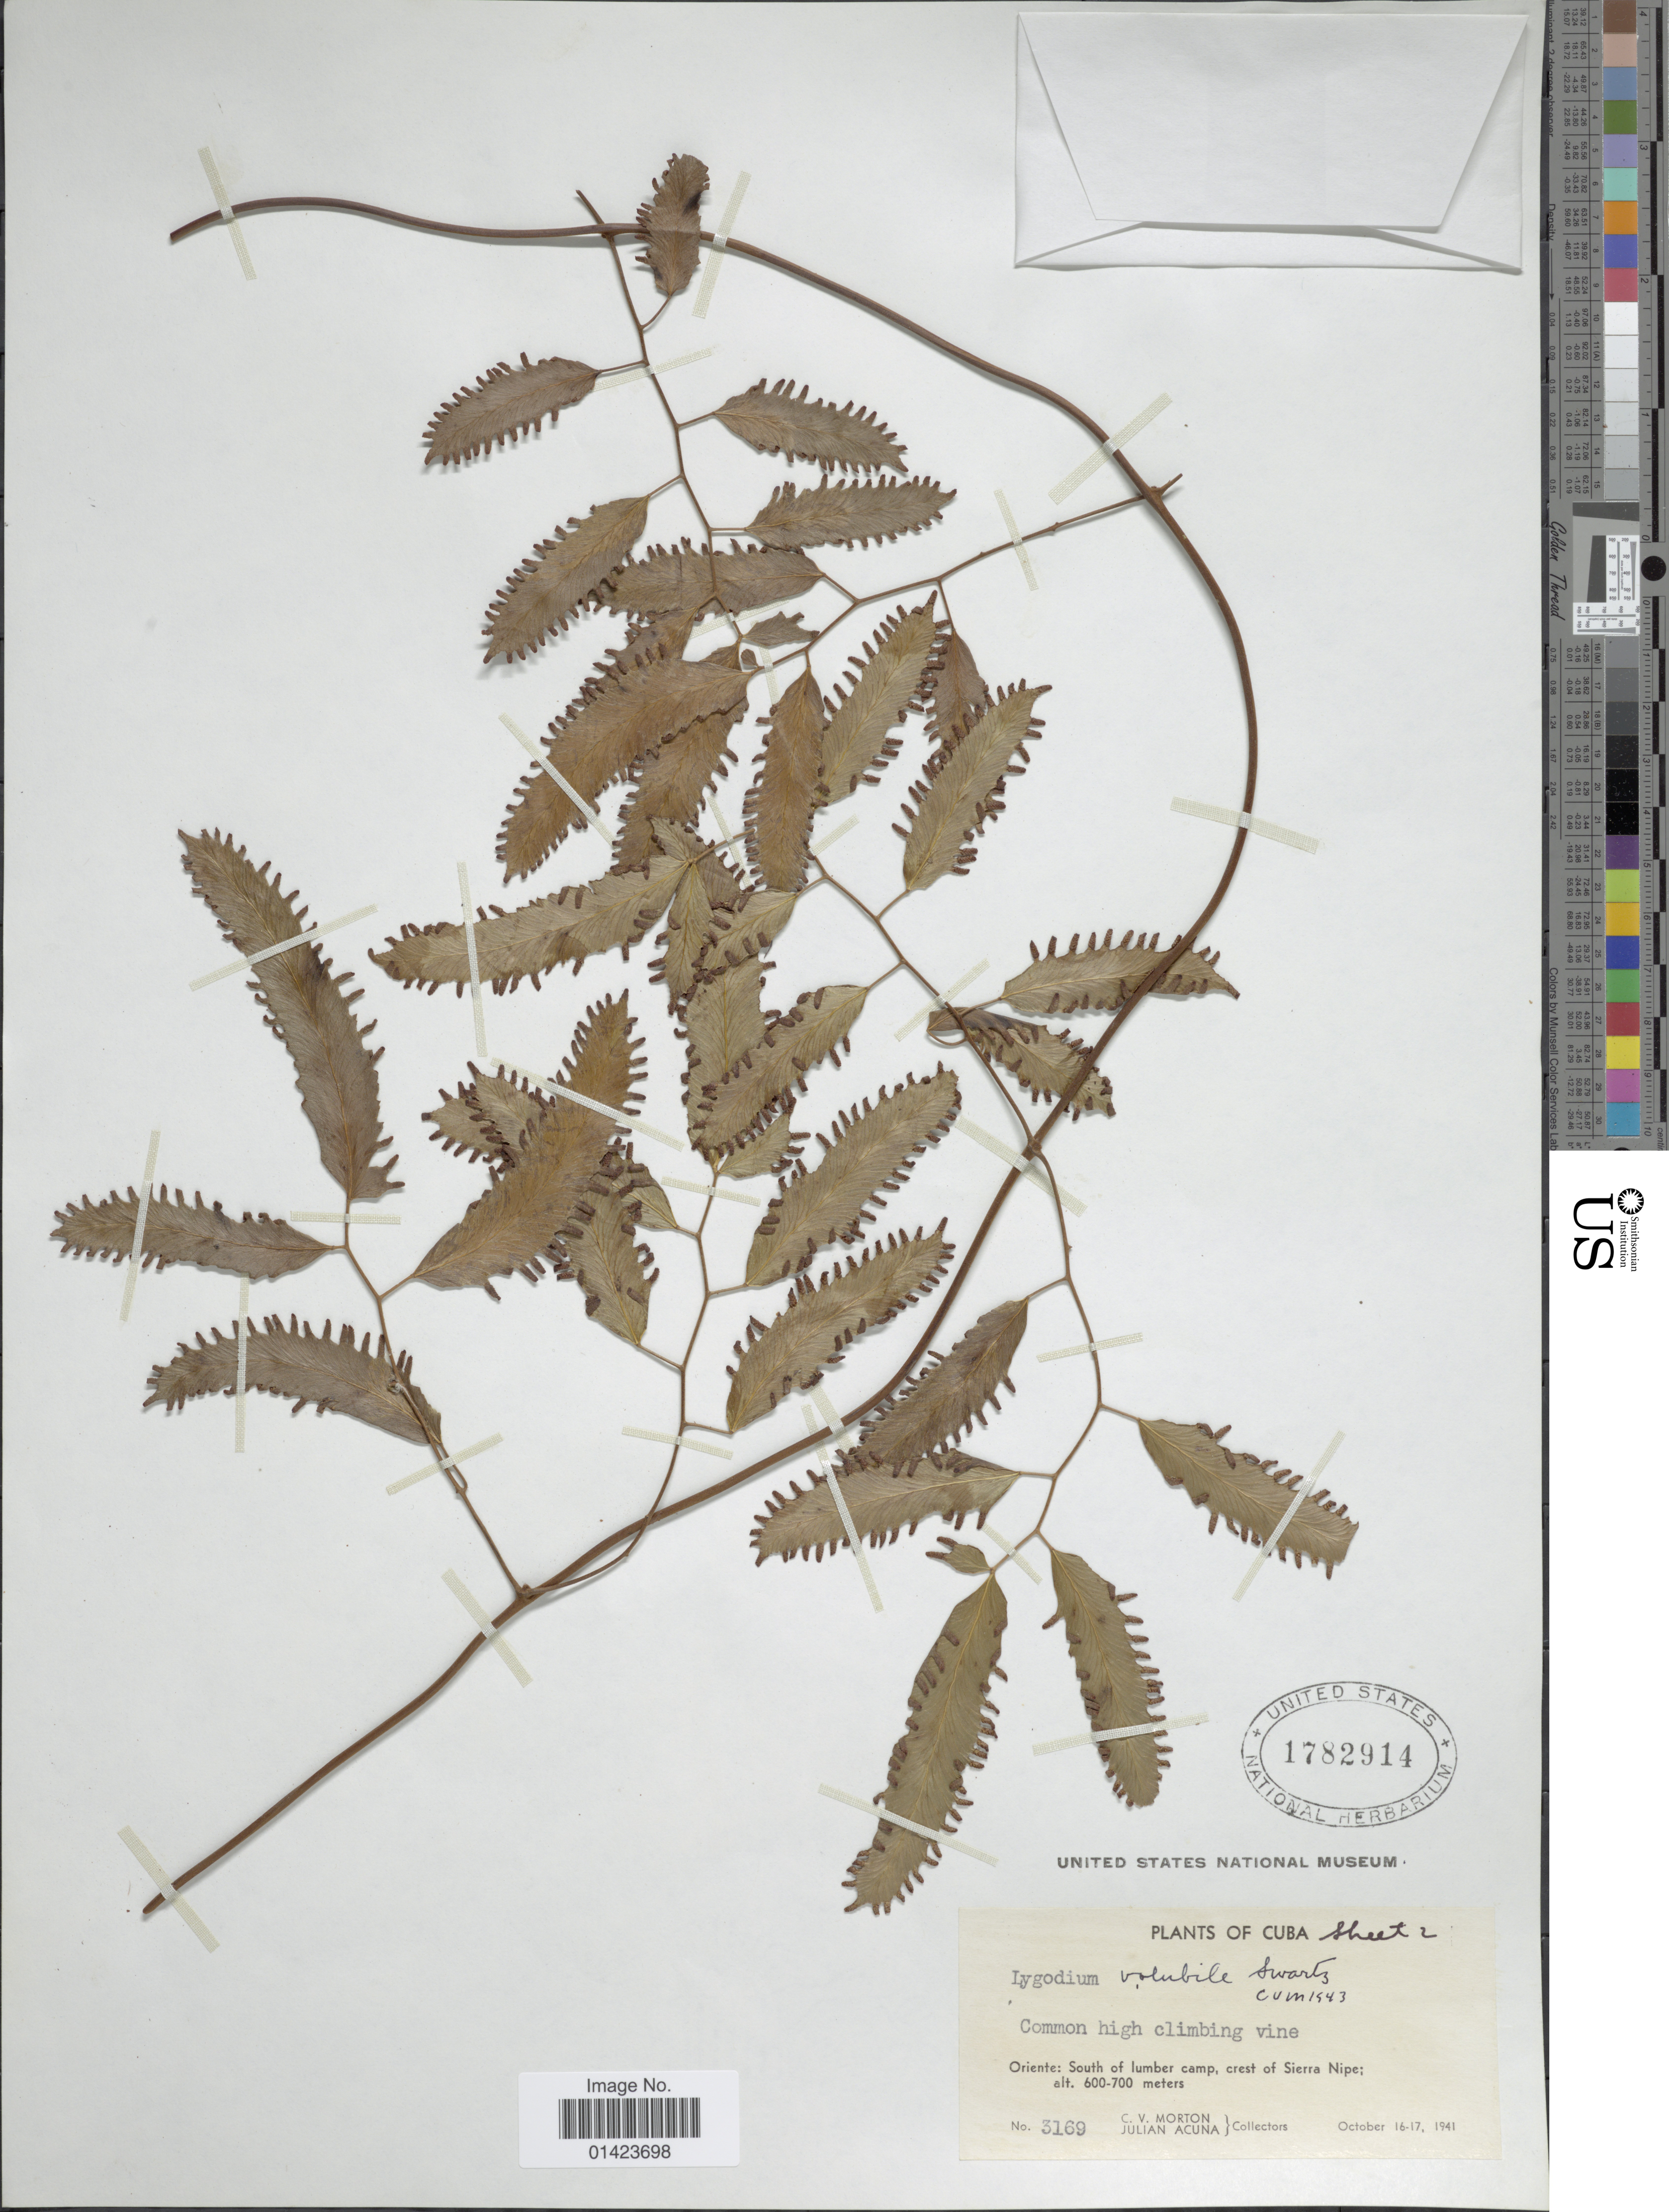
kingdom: Plantae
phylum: Tracheophyta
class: Polypodiopsida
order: Schizaeales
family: Lygodiaceae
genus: Lygodium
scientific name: Lygodium volubile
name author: Sw.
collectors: C. V. Morton & J. B. Acuña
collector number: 3169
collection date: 1941-10-16/1941-10-17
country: Cuba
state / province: Oriente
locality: Oriente: South of lumber camp, crest of Sierra Nipe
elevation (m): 600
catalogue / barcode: US 1782914